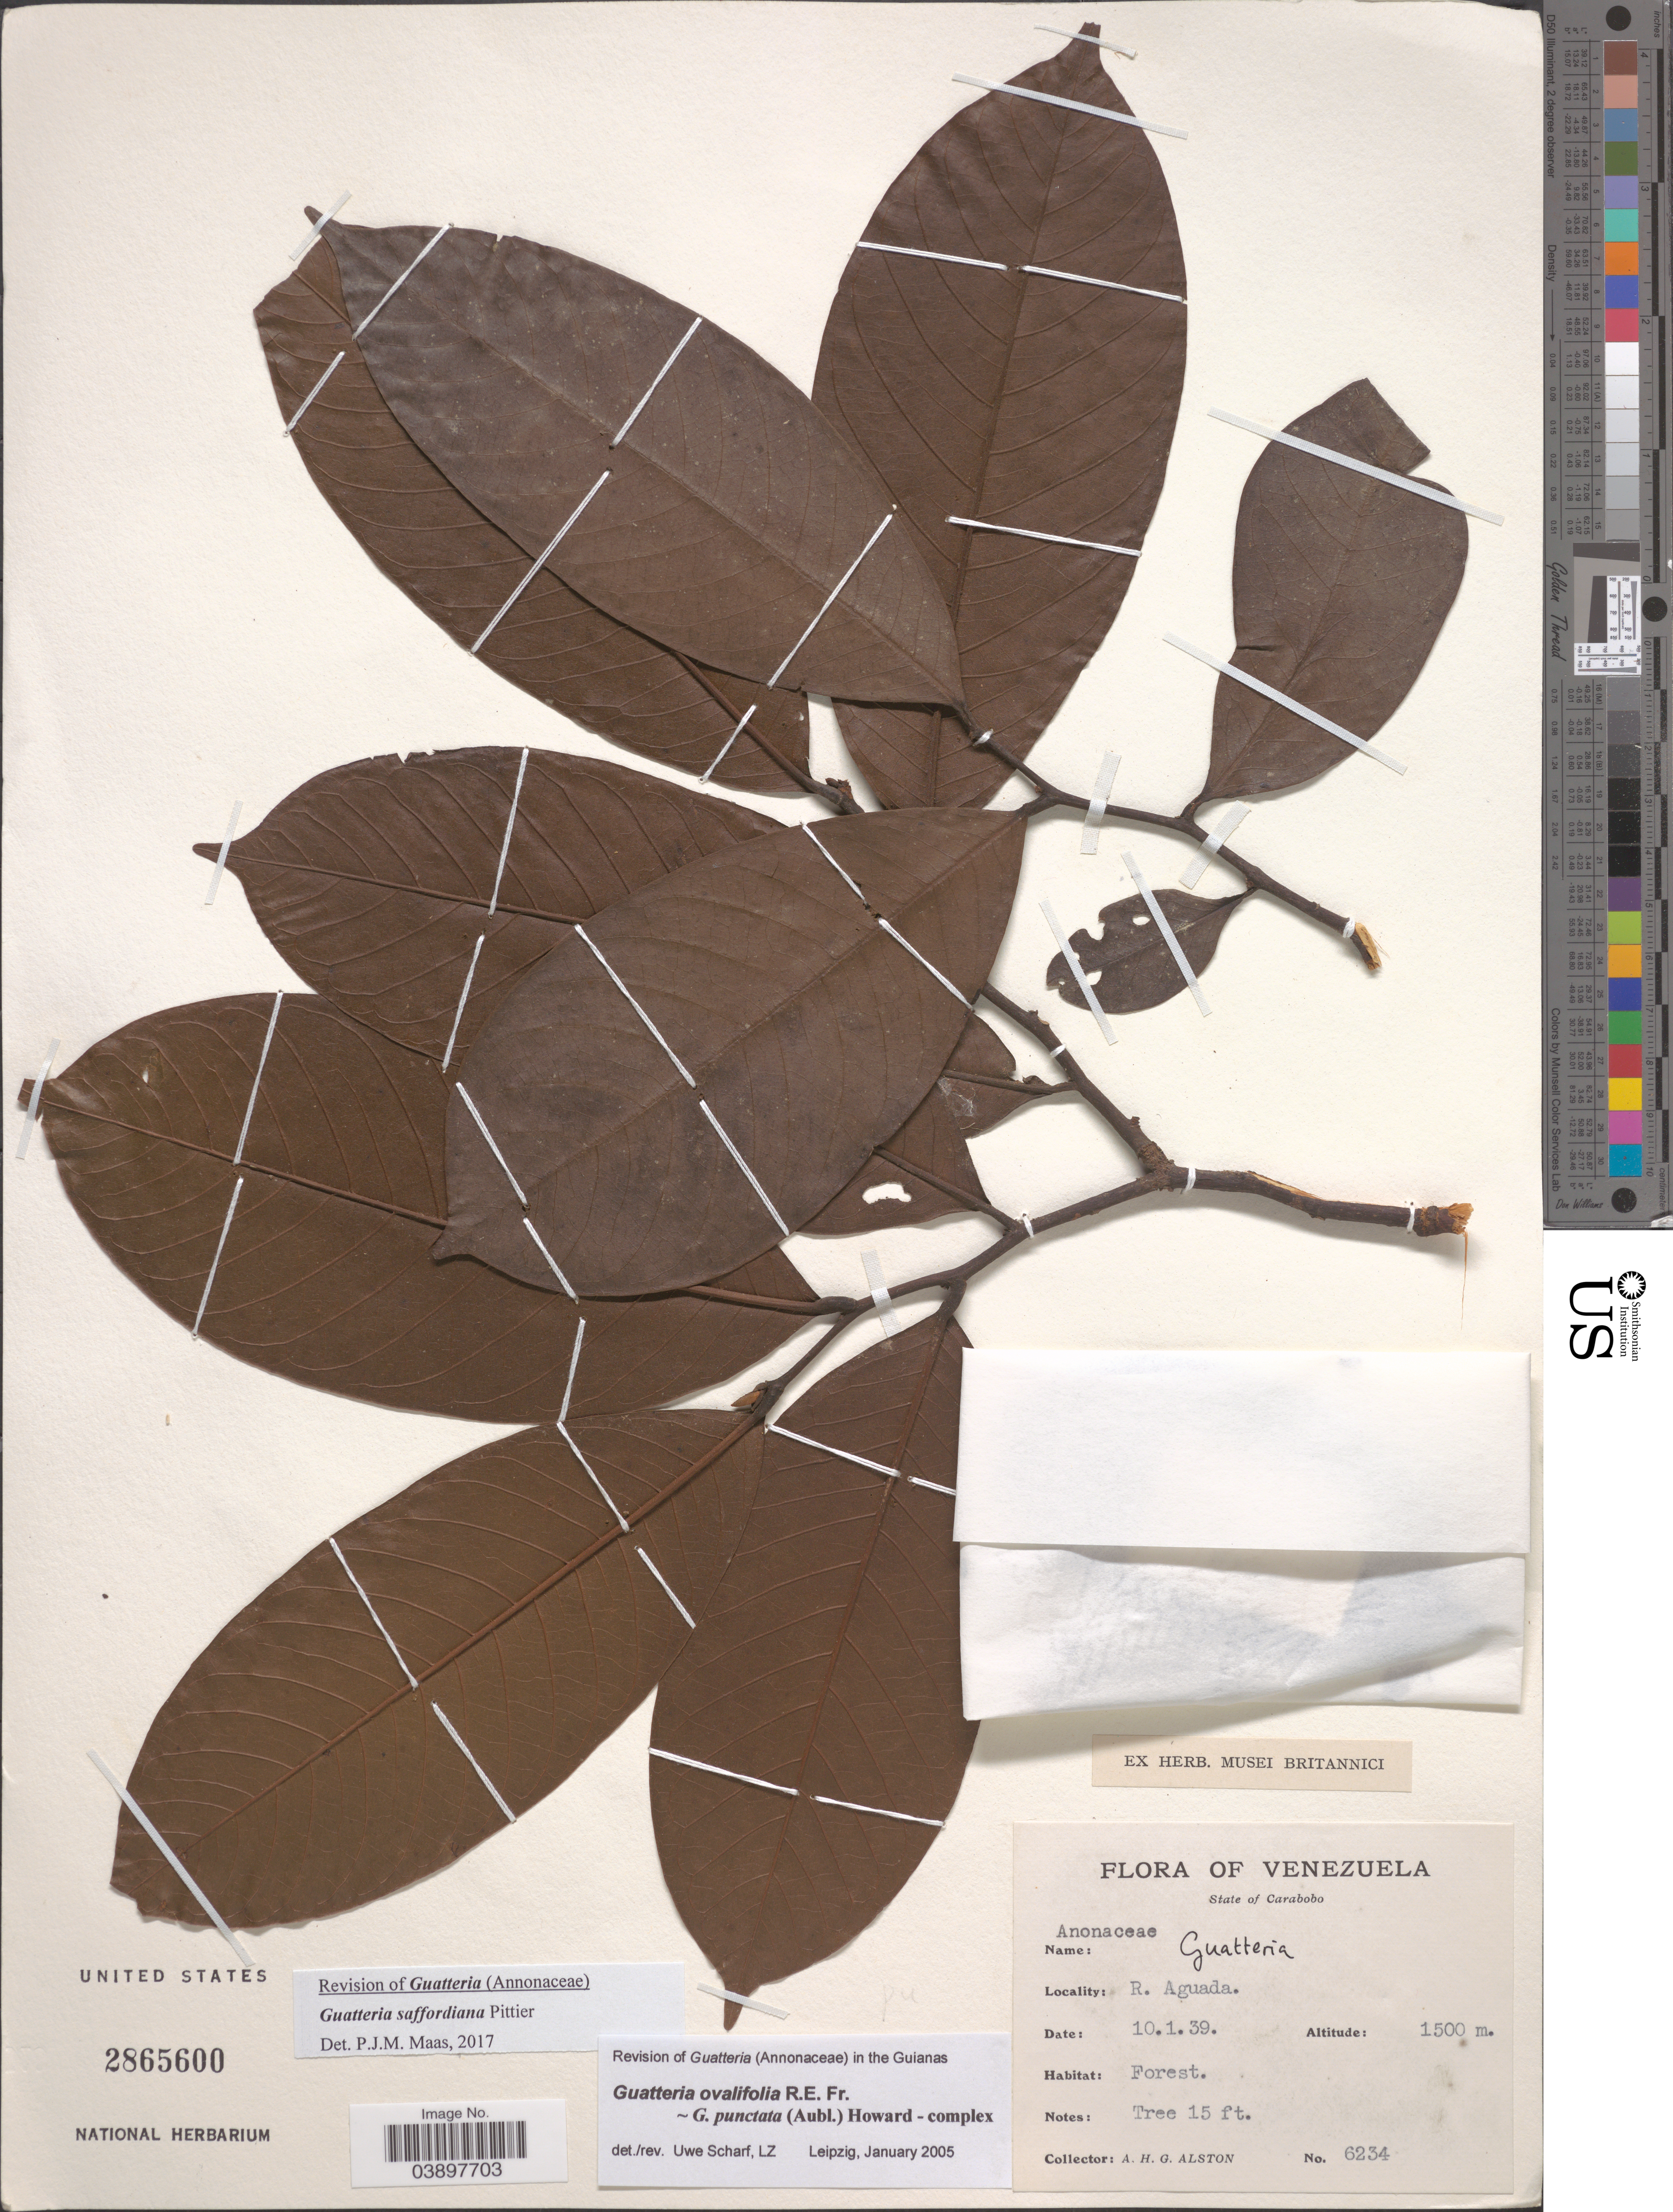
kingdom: Plantae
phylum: Tracheophyta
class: Magnoliopsida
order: Magnoliales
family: Annonaceae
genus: Guatteria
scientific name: Guatteria saffordiana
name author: Pittier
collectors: A. H. Alston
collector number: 6234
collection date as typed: Transcribed d/m/y: 10/1/39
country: Venezuela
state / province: Carabobo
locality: R. Aguada.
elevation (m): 1500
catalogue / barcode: US 2865600